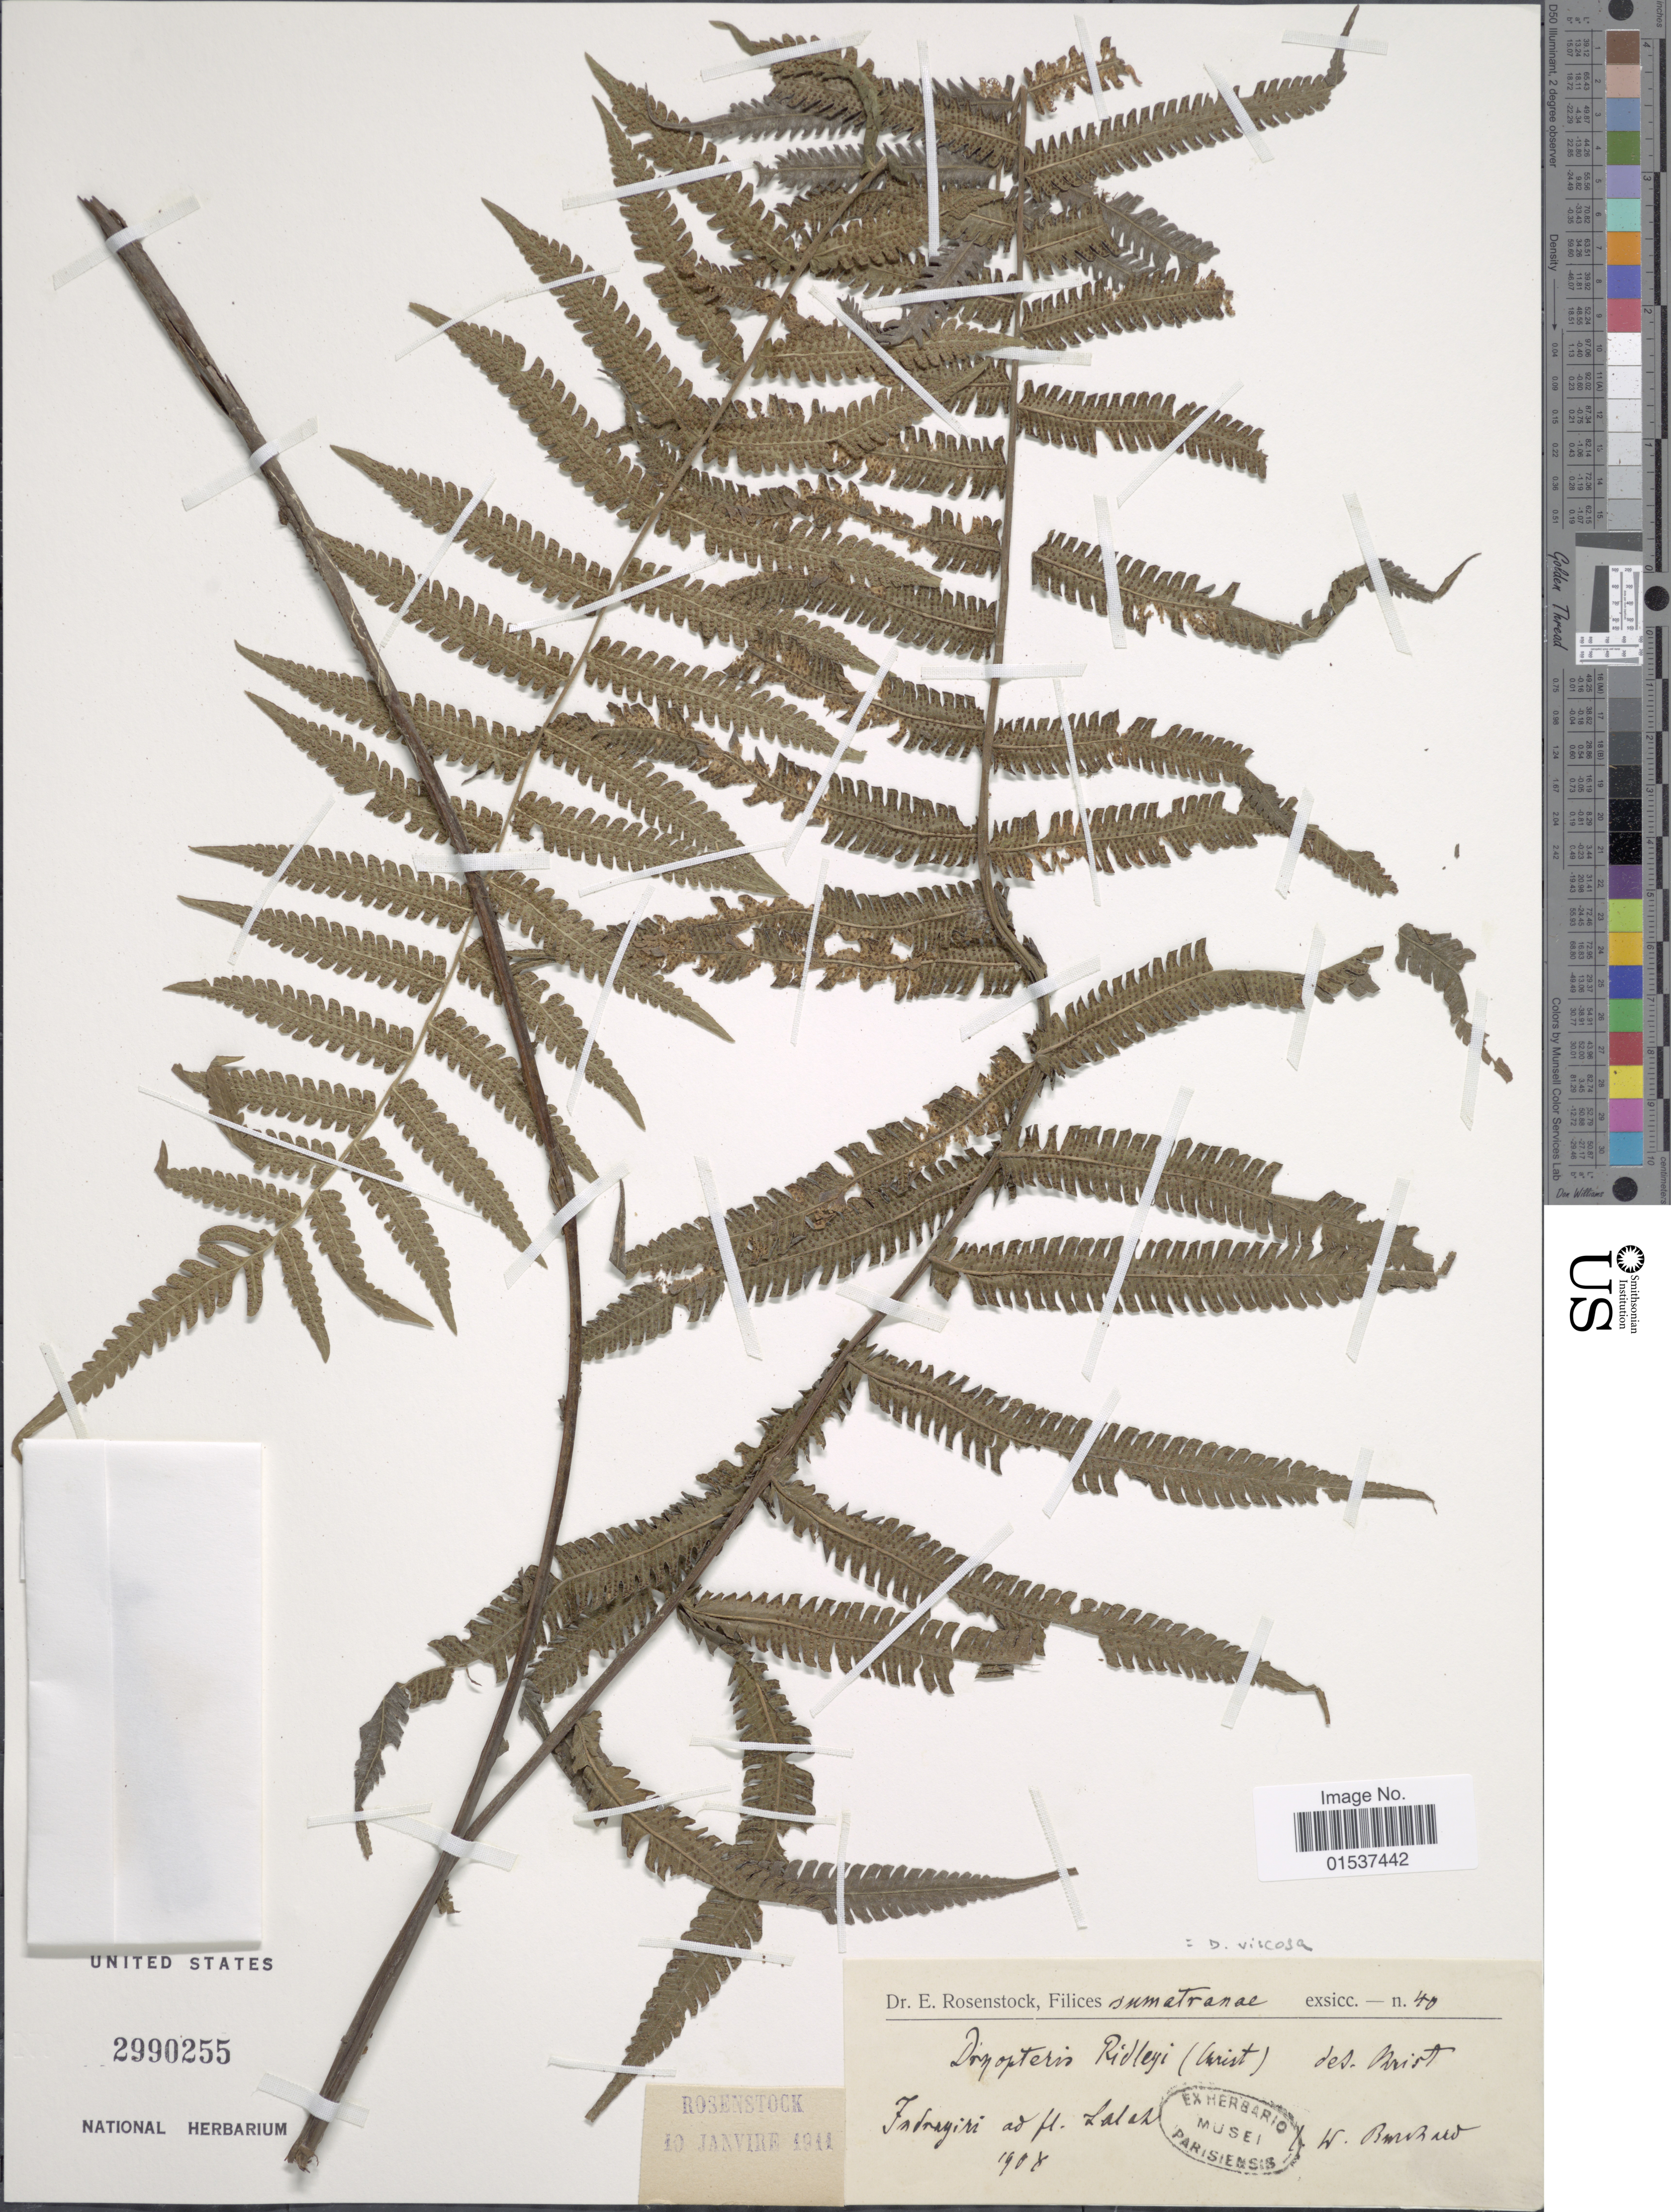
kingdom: Plantae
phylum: Tracheophyta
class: Polypodiopsida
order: Polypodiales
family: Thelypteridaceae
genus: Coryphopteris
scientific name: Coryphopteris viscosa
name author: (Baker) Holttum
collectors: W. Burchard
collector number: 40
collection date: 1908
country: Indonesia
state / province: Sumatra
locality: Sumatranae. Indragiri ad fl. Lateh. [interpreted]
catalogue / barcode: US 2990255